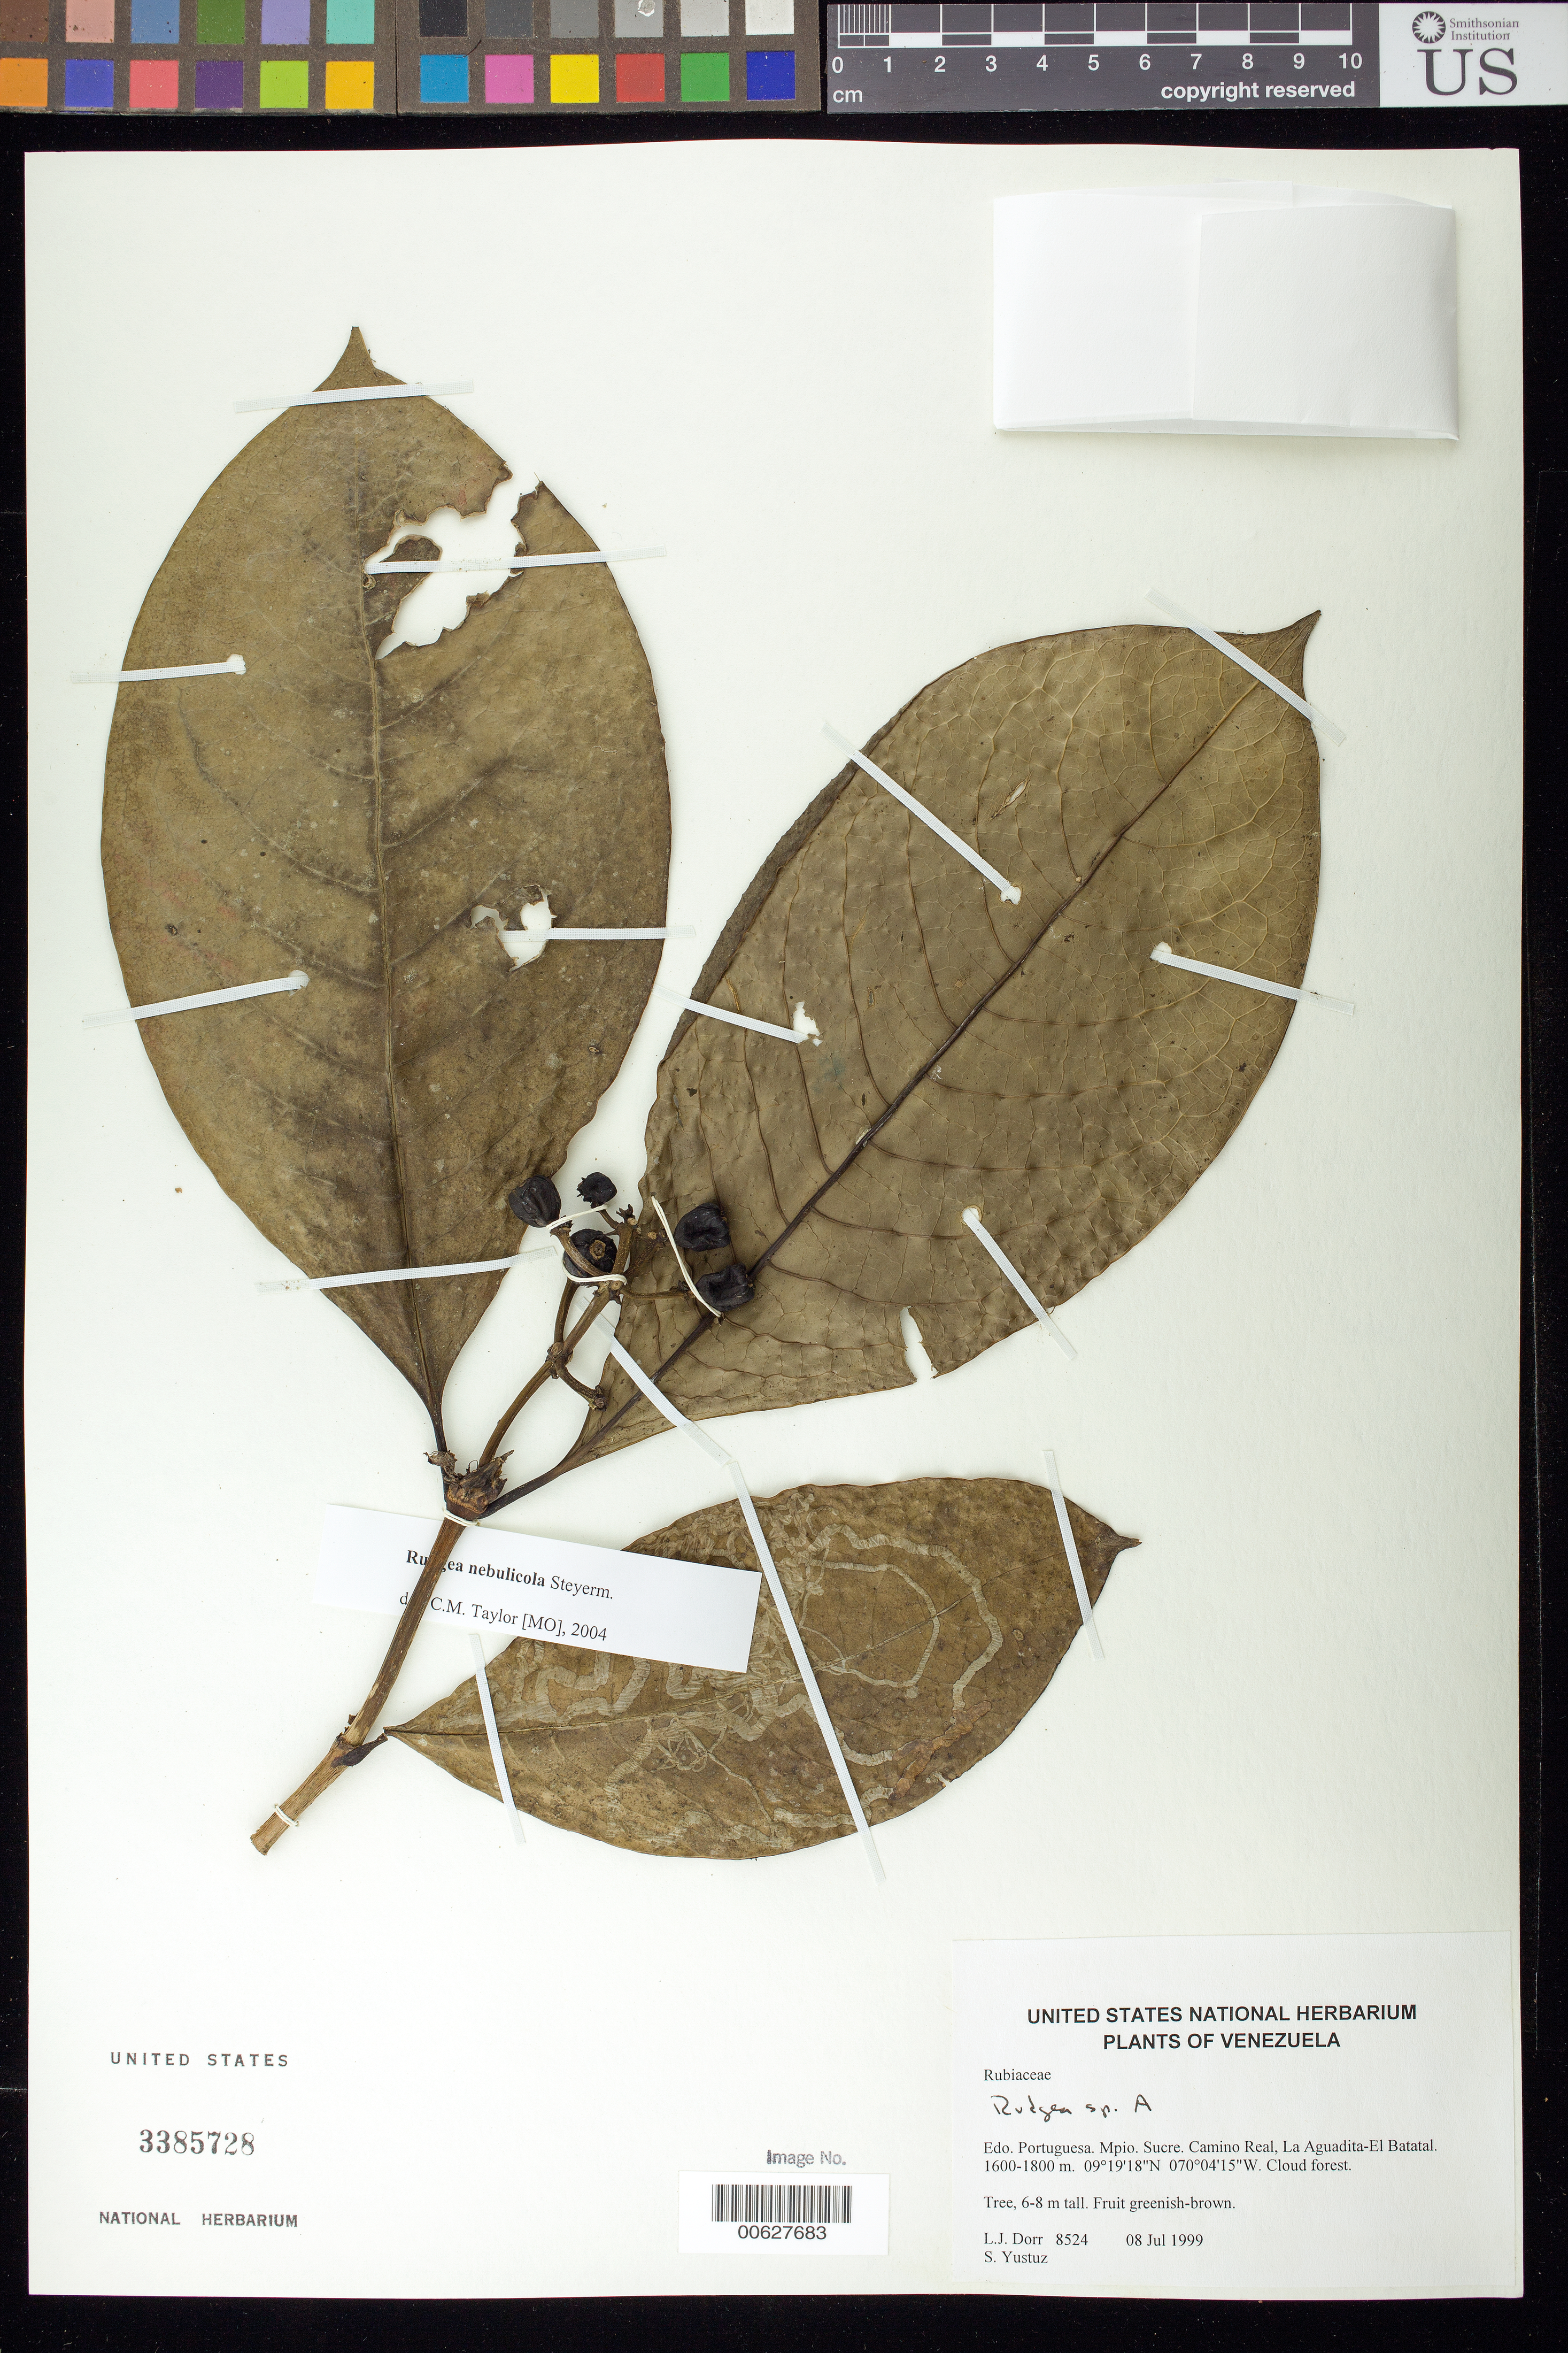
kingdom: Plantae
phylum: Tracheophyta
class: Magnoliopsida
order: Gentianales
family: Rubiaceae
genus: Rudgea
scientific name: Rudgea sp. a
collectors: L. J. Dorr & S. Yustiz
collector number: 8524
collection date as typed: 08 Jul 1999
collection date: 1999-07-08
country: Venezuela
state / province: Portuguesa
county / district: Sucre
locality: Camino Real, La Aguadita-El Batatal.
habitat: Cloud forest.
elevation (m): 1600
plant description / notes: MO, PORT, US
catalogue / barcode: US 3385728